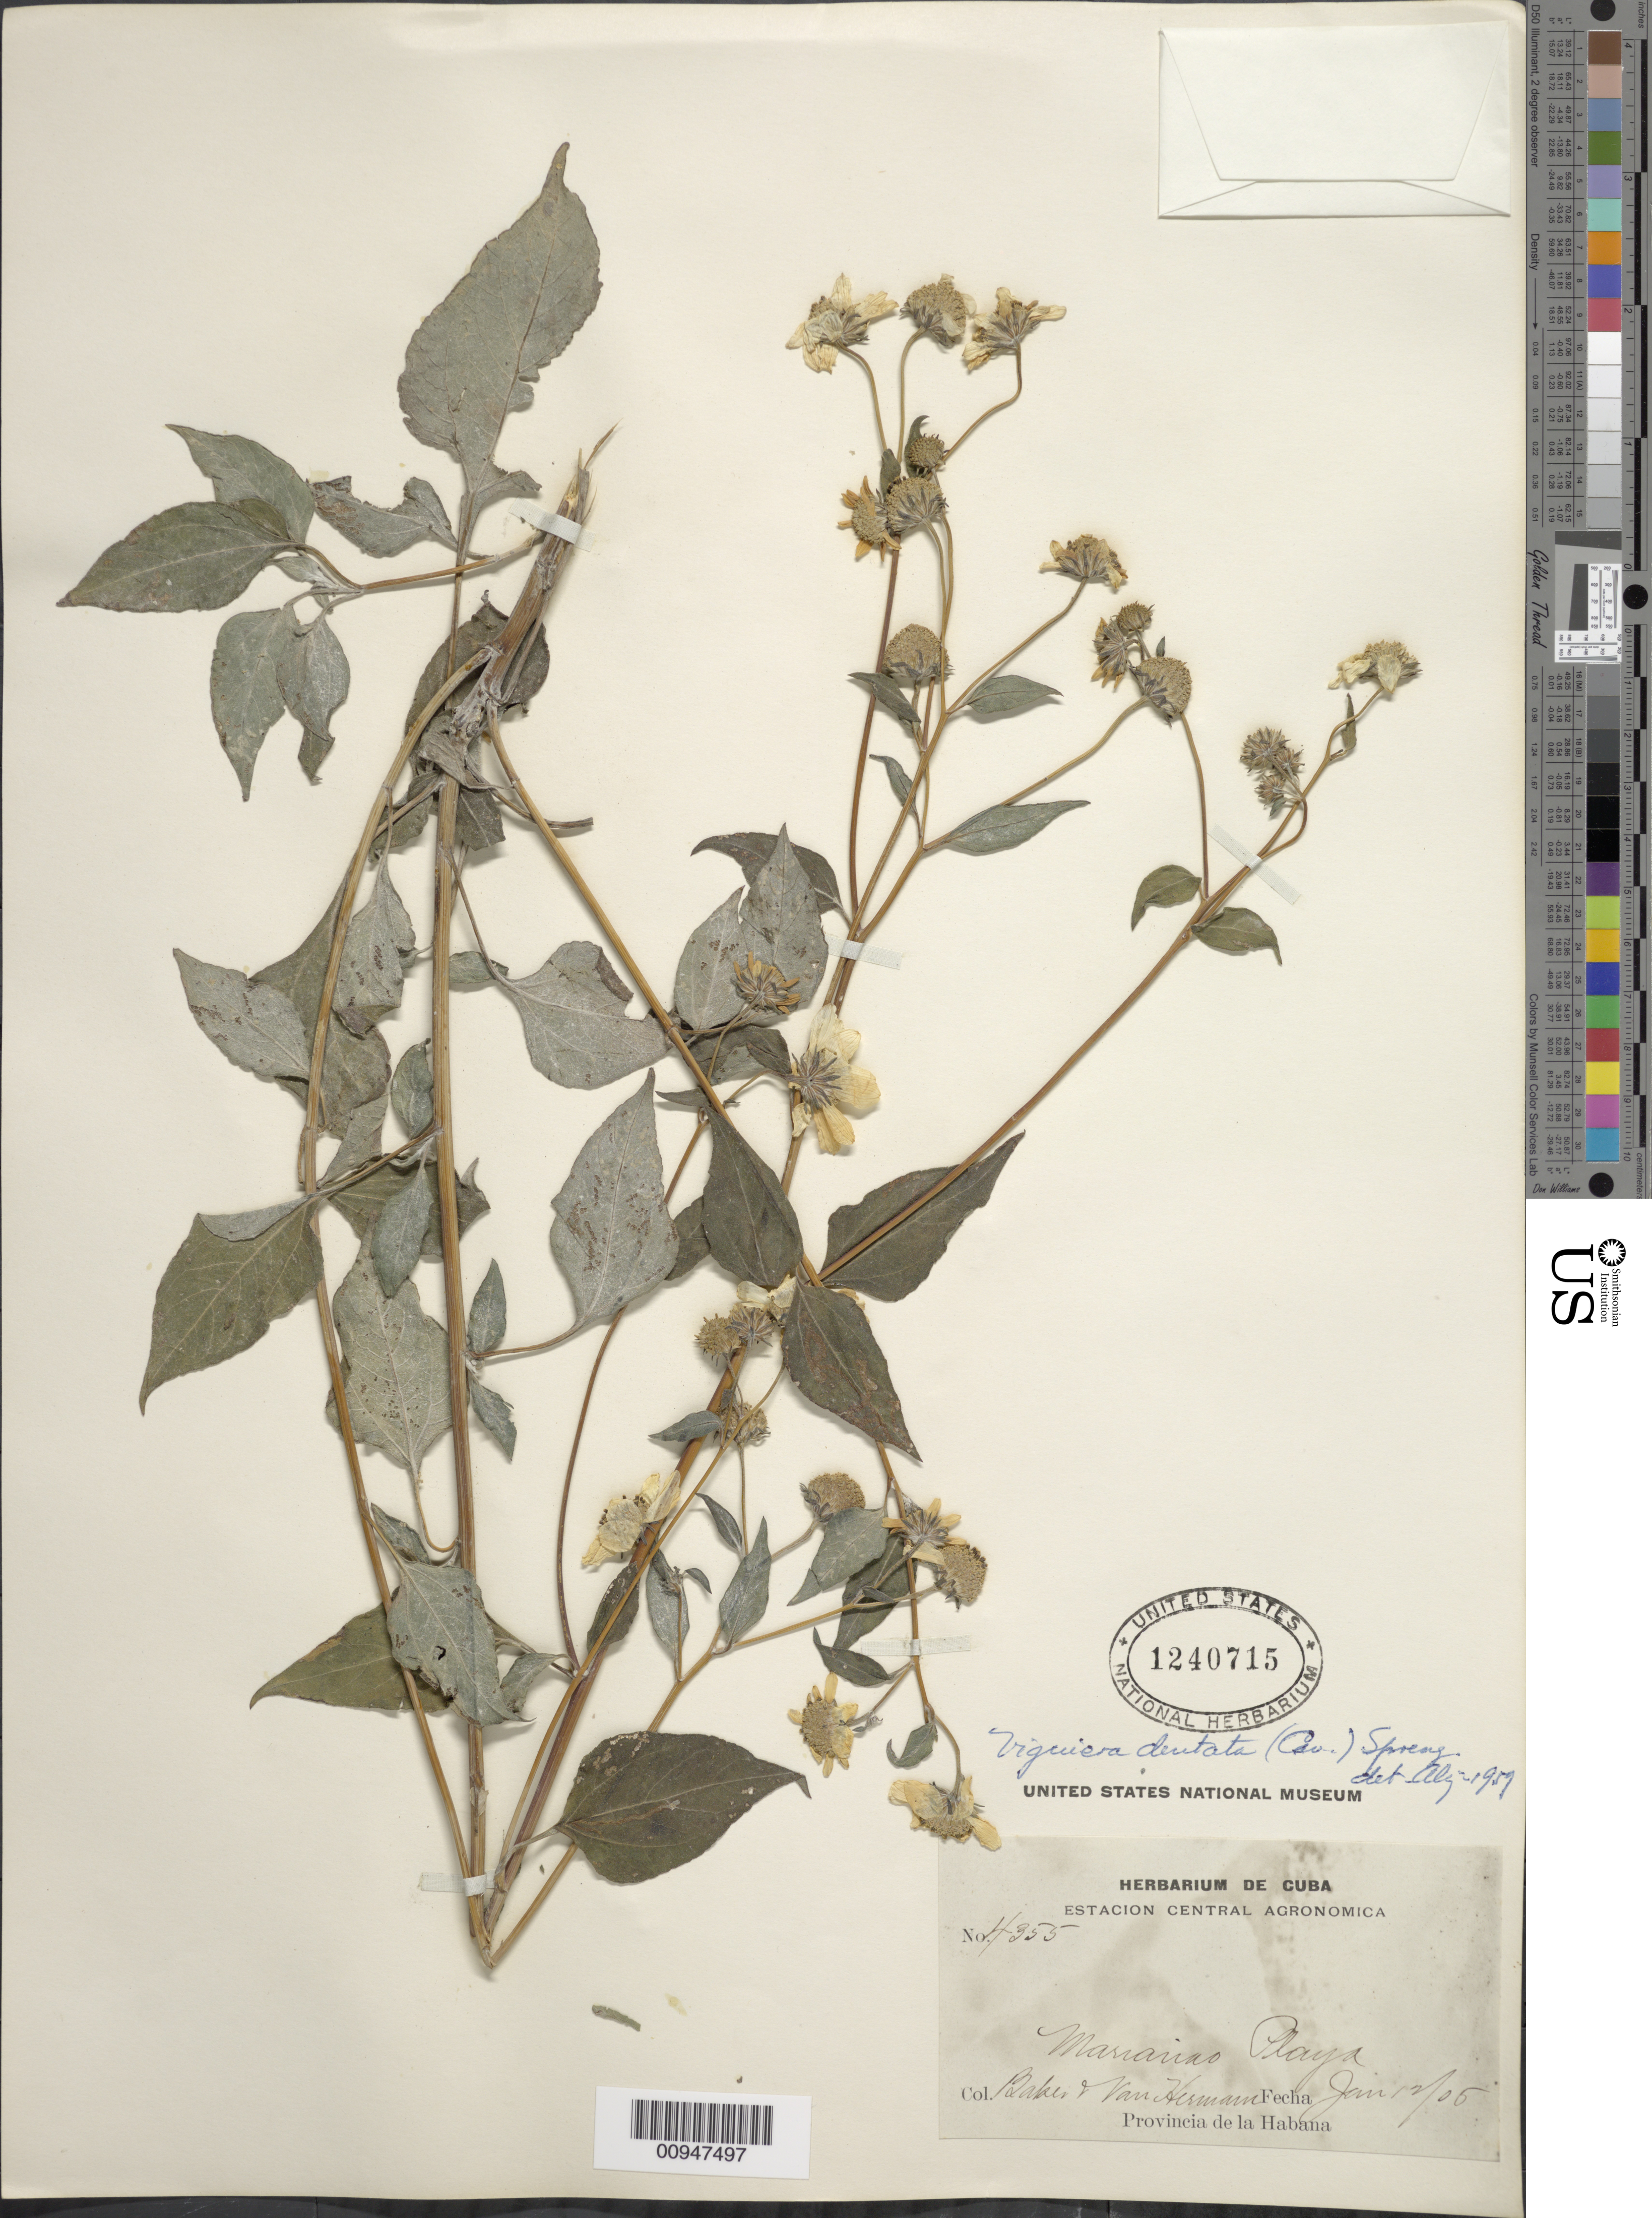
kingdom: Plantae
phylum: Tracheophyta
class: Magnoliopsida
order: Asterales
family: Asteraceae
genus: Viguiera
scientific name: Viguiera dentata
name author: (Cav.) Spreng.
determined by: Liogier, Alain H.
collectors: C. F. Baker & H. A. Van Hermann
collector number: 4355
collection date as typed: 12 Jan 1905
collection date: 1905-01-12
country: Cuba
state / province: La Habana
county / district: Municipio Playa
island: Cuba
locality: Marianao Playa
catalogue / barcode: US 1240715